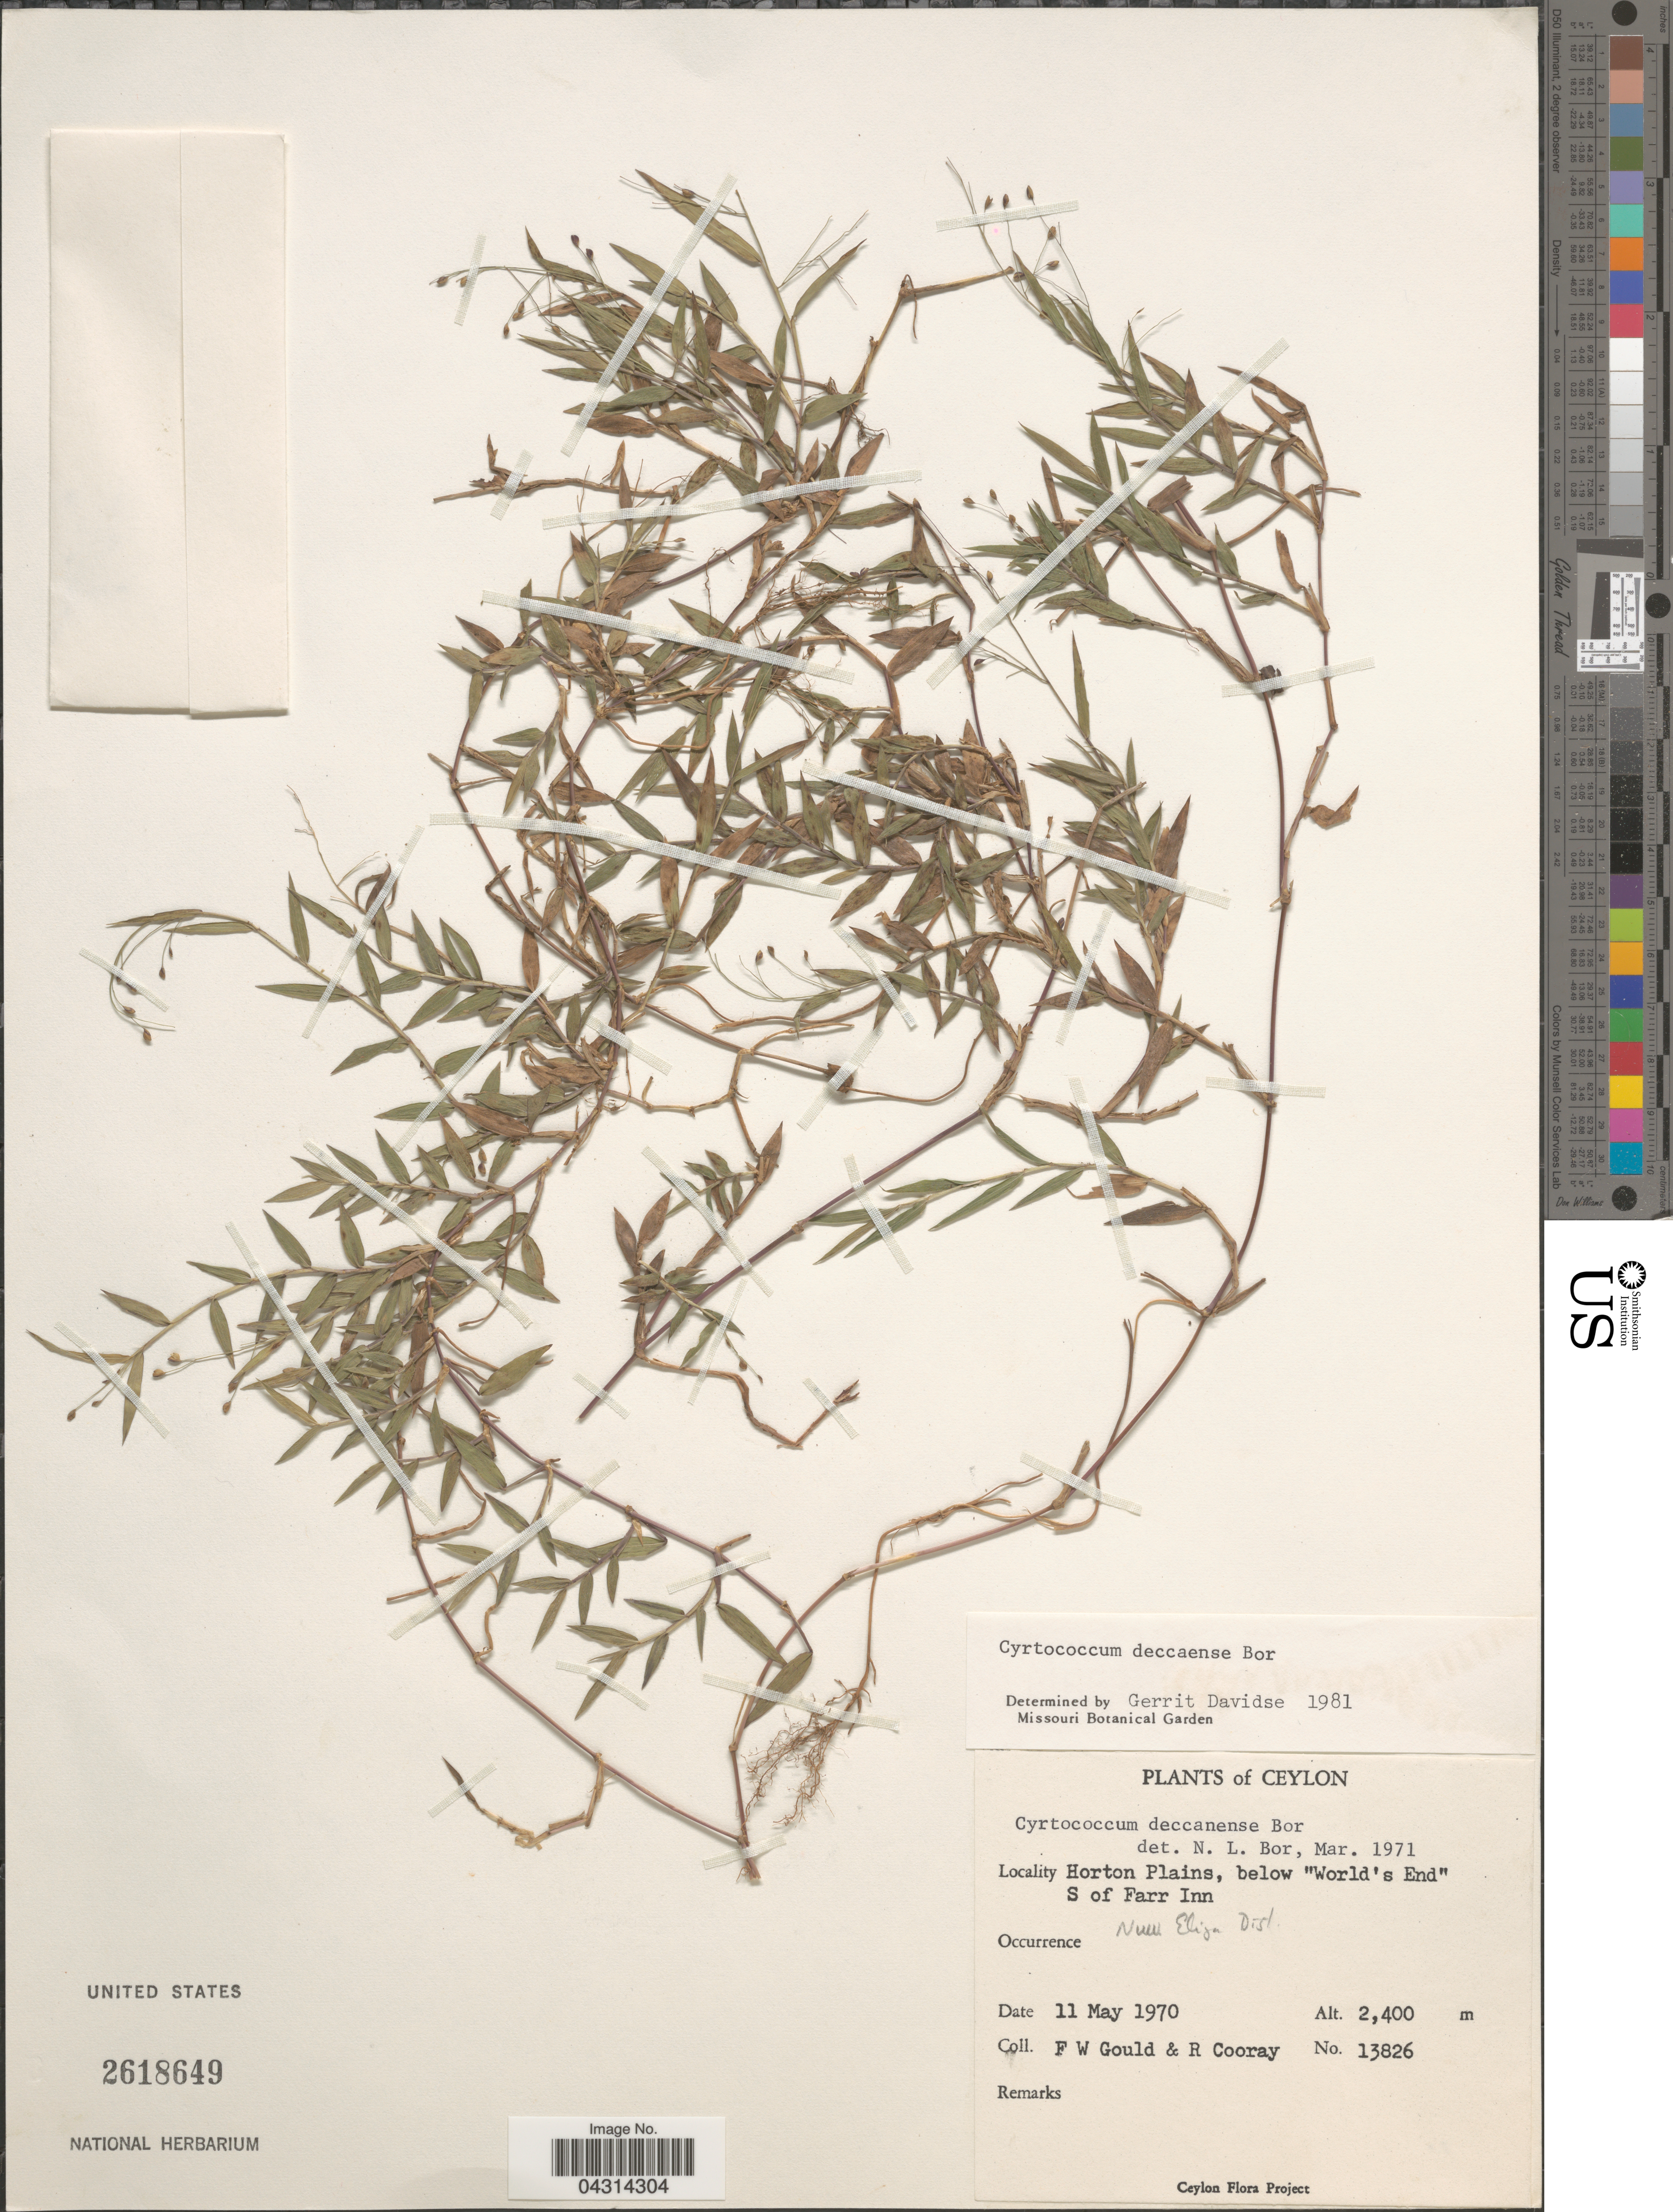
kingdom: Plantae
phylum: Tracheophyta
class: Liliopsida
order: Poales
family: Poaceae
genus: Cyrtococcum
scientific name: Cyrtococcum deccanense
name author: Bor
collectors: F. W. Gould & R. Cooray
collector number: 13826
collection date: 1970-05-11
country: Sri Lanka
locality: Ceylon. Horton Plains, below "World's End" S of Farr Inn. NW Eliya Dist.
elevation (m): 2400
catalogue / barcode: US 2618649